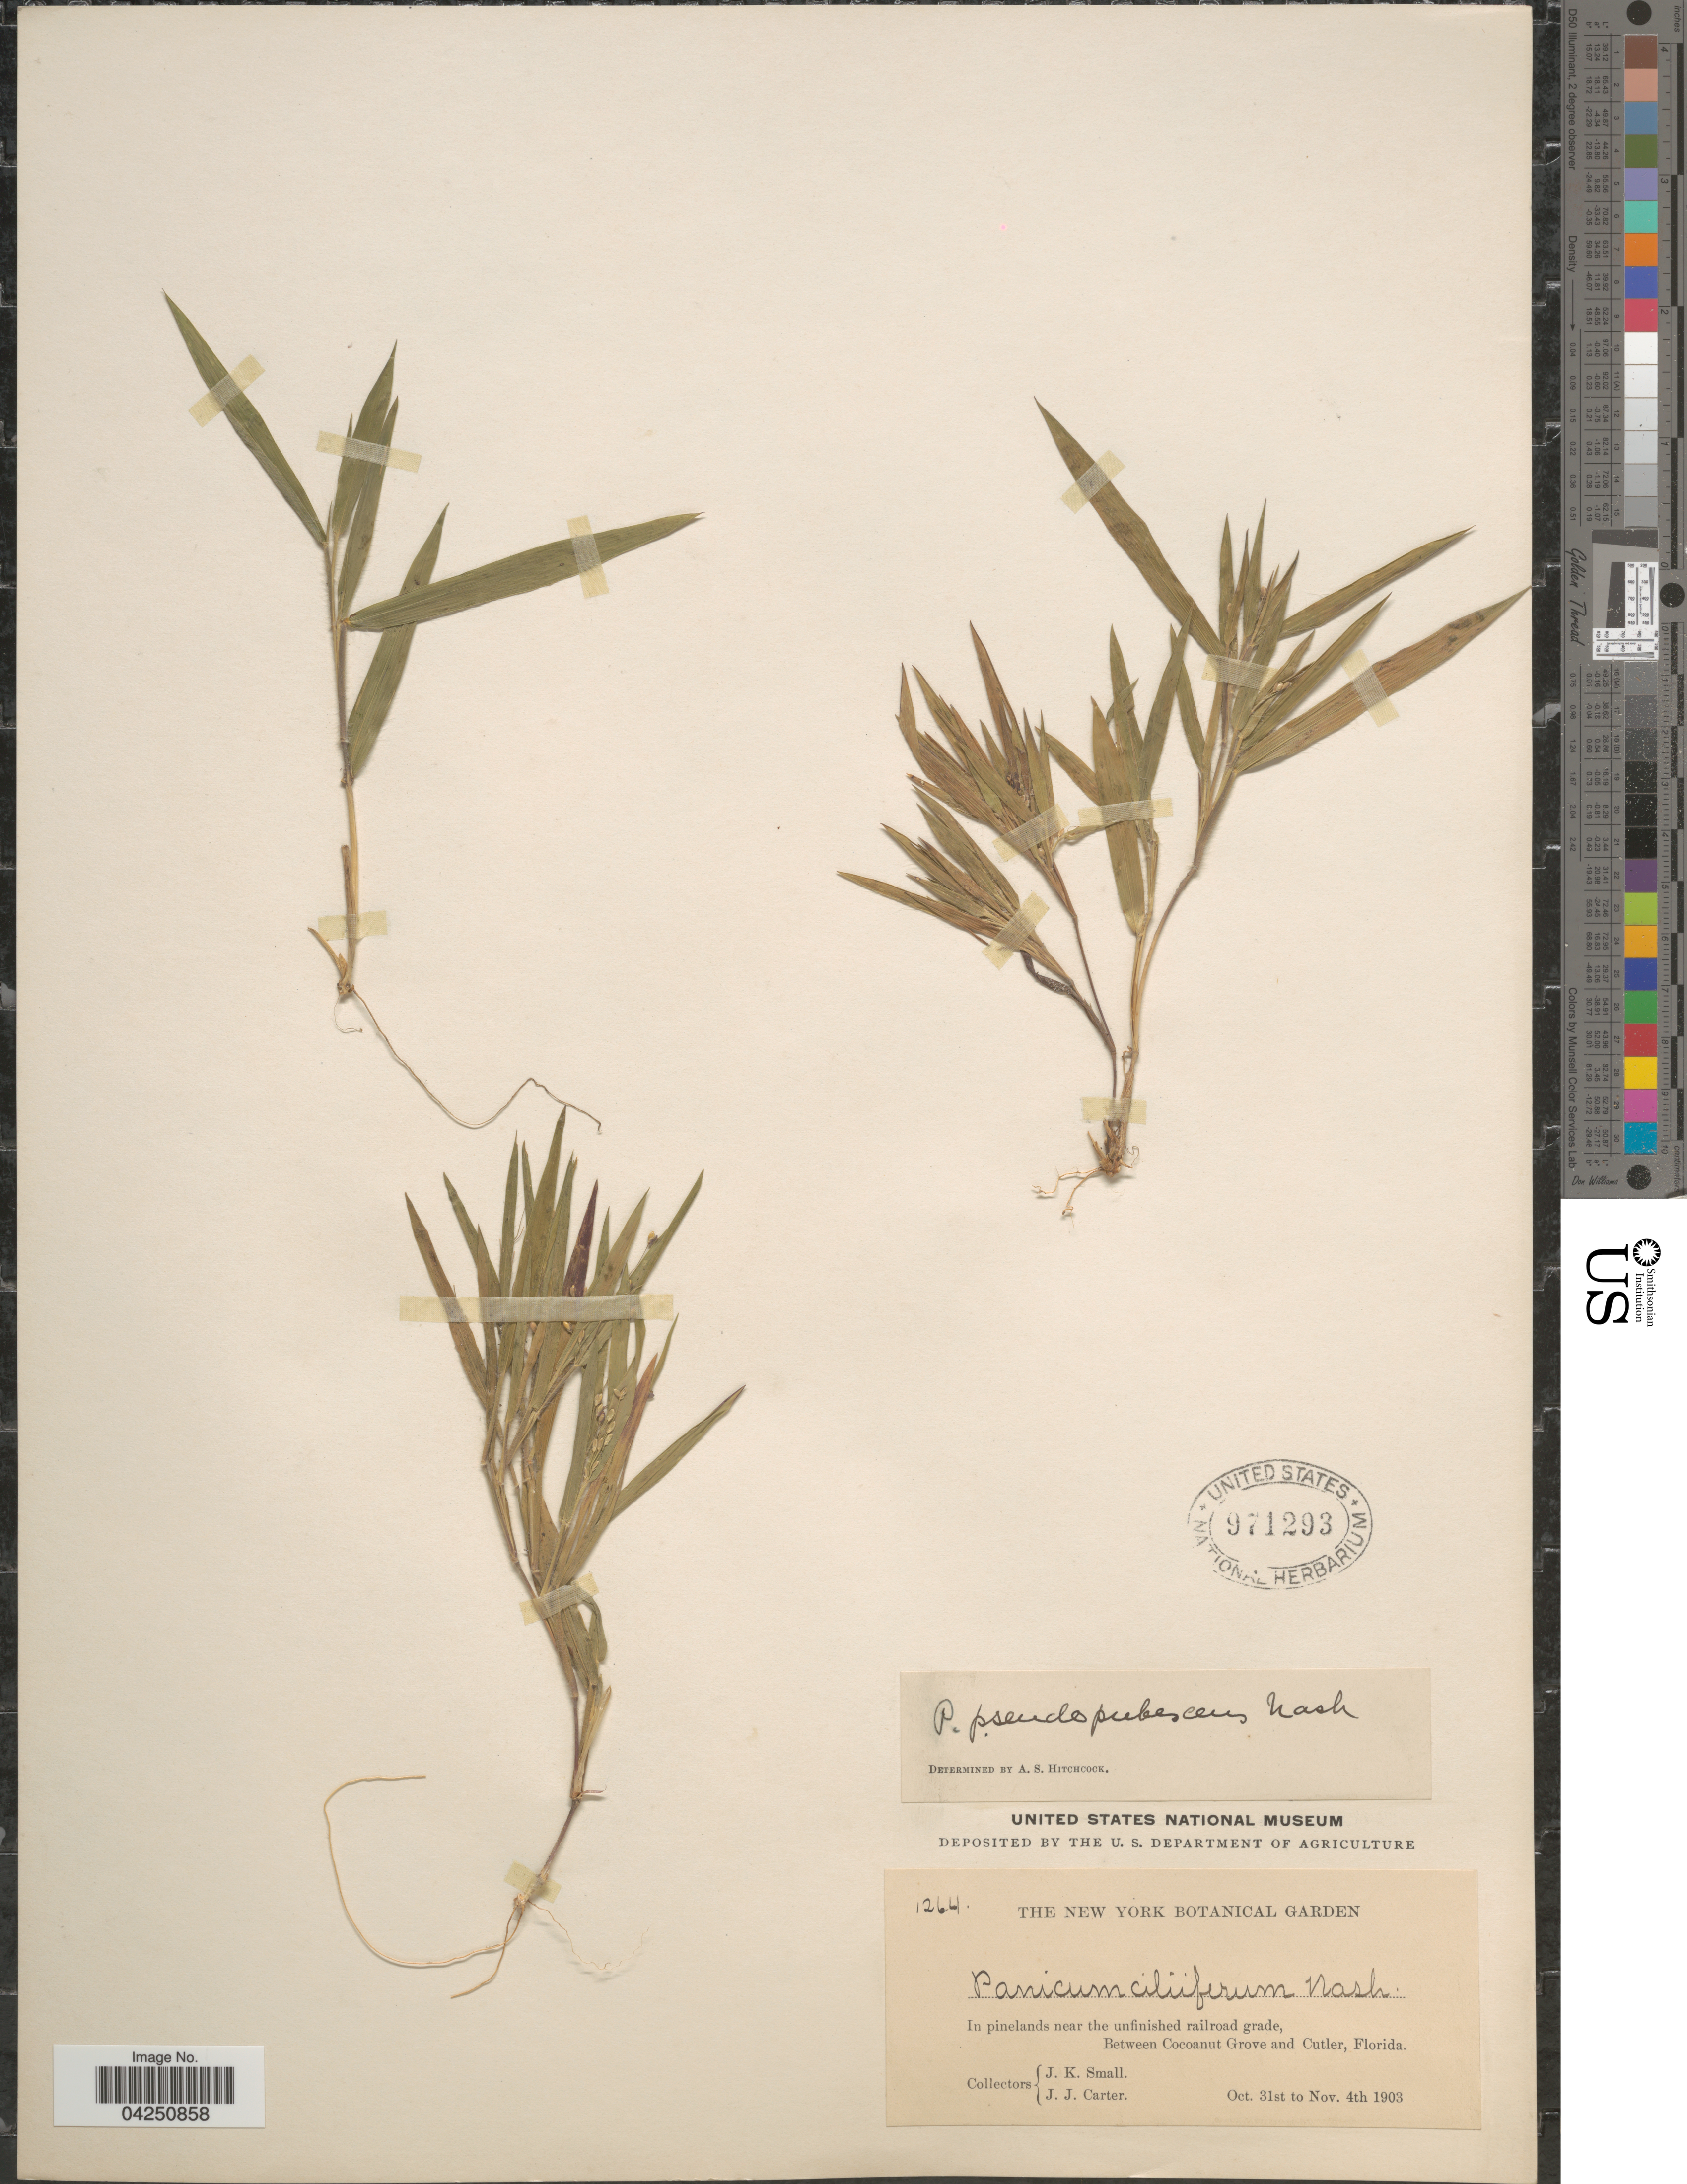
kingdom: Plantae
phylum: Tracheophyta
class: Liliopsida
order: Poales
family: Poaceae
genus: Dichanthelium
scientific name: Dichanthelium acuminatum var. acuminatum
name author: (Sw.) Gould & C.A. Clark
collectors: J. K. Small & J. Carter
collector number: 1264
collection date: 1903-10-31/1903-11-04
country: United States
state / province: Florida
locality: In pinelands near the unfinished railroad grade, Between Cocoanut Groc and Cutler.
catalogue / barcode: US 971293